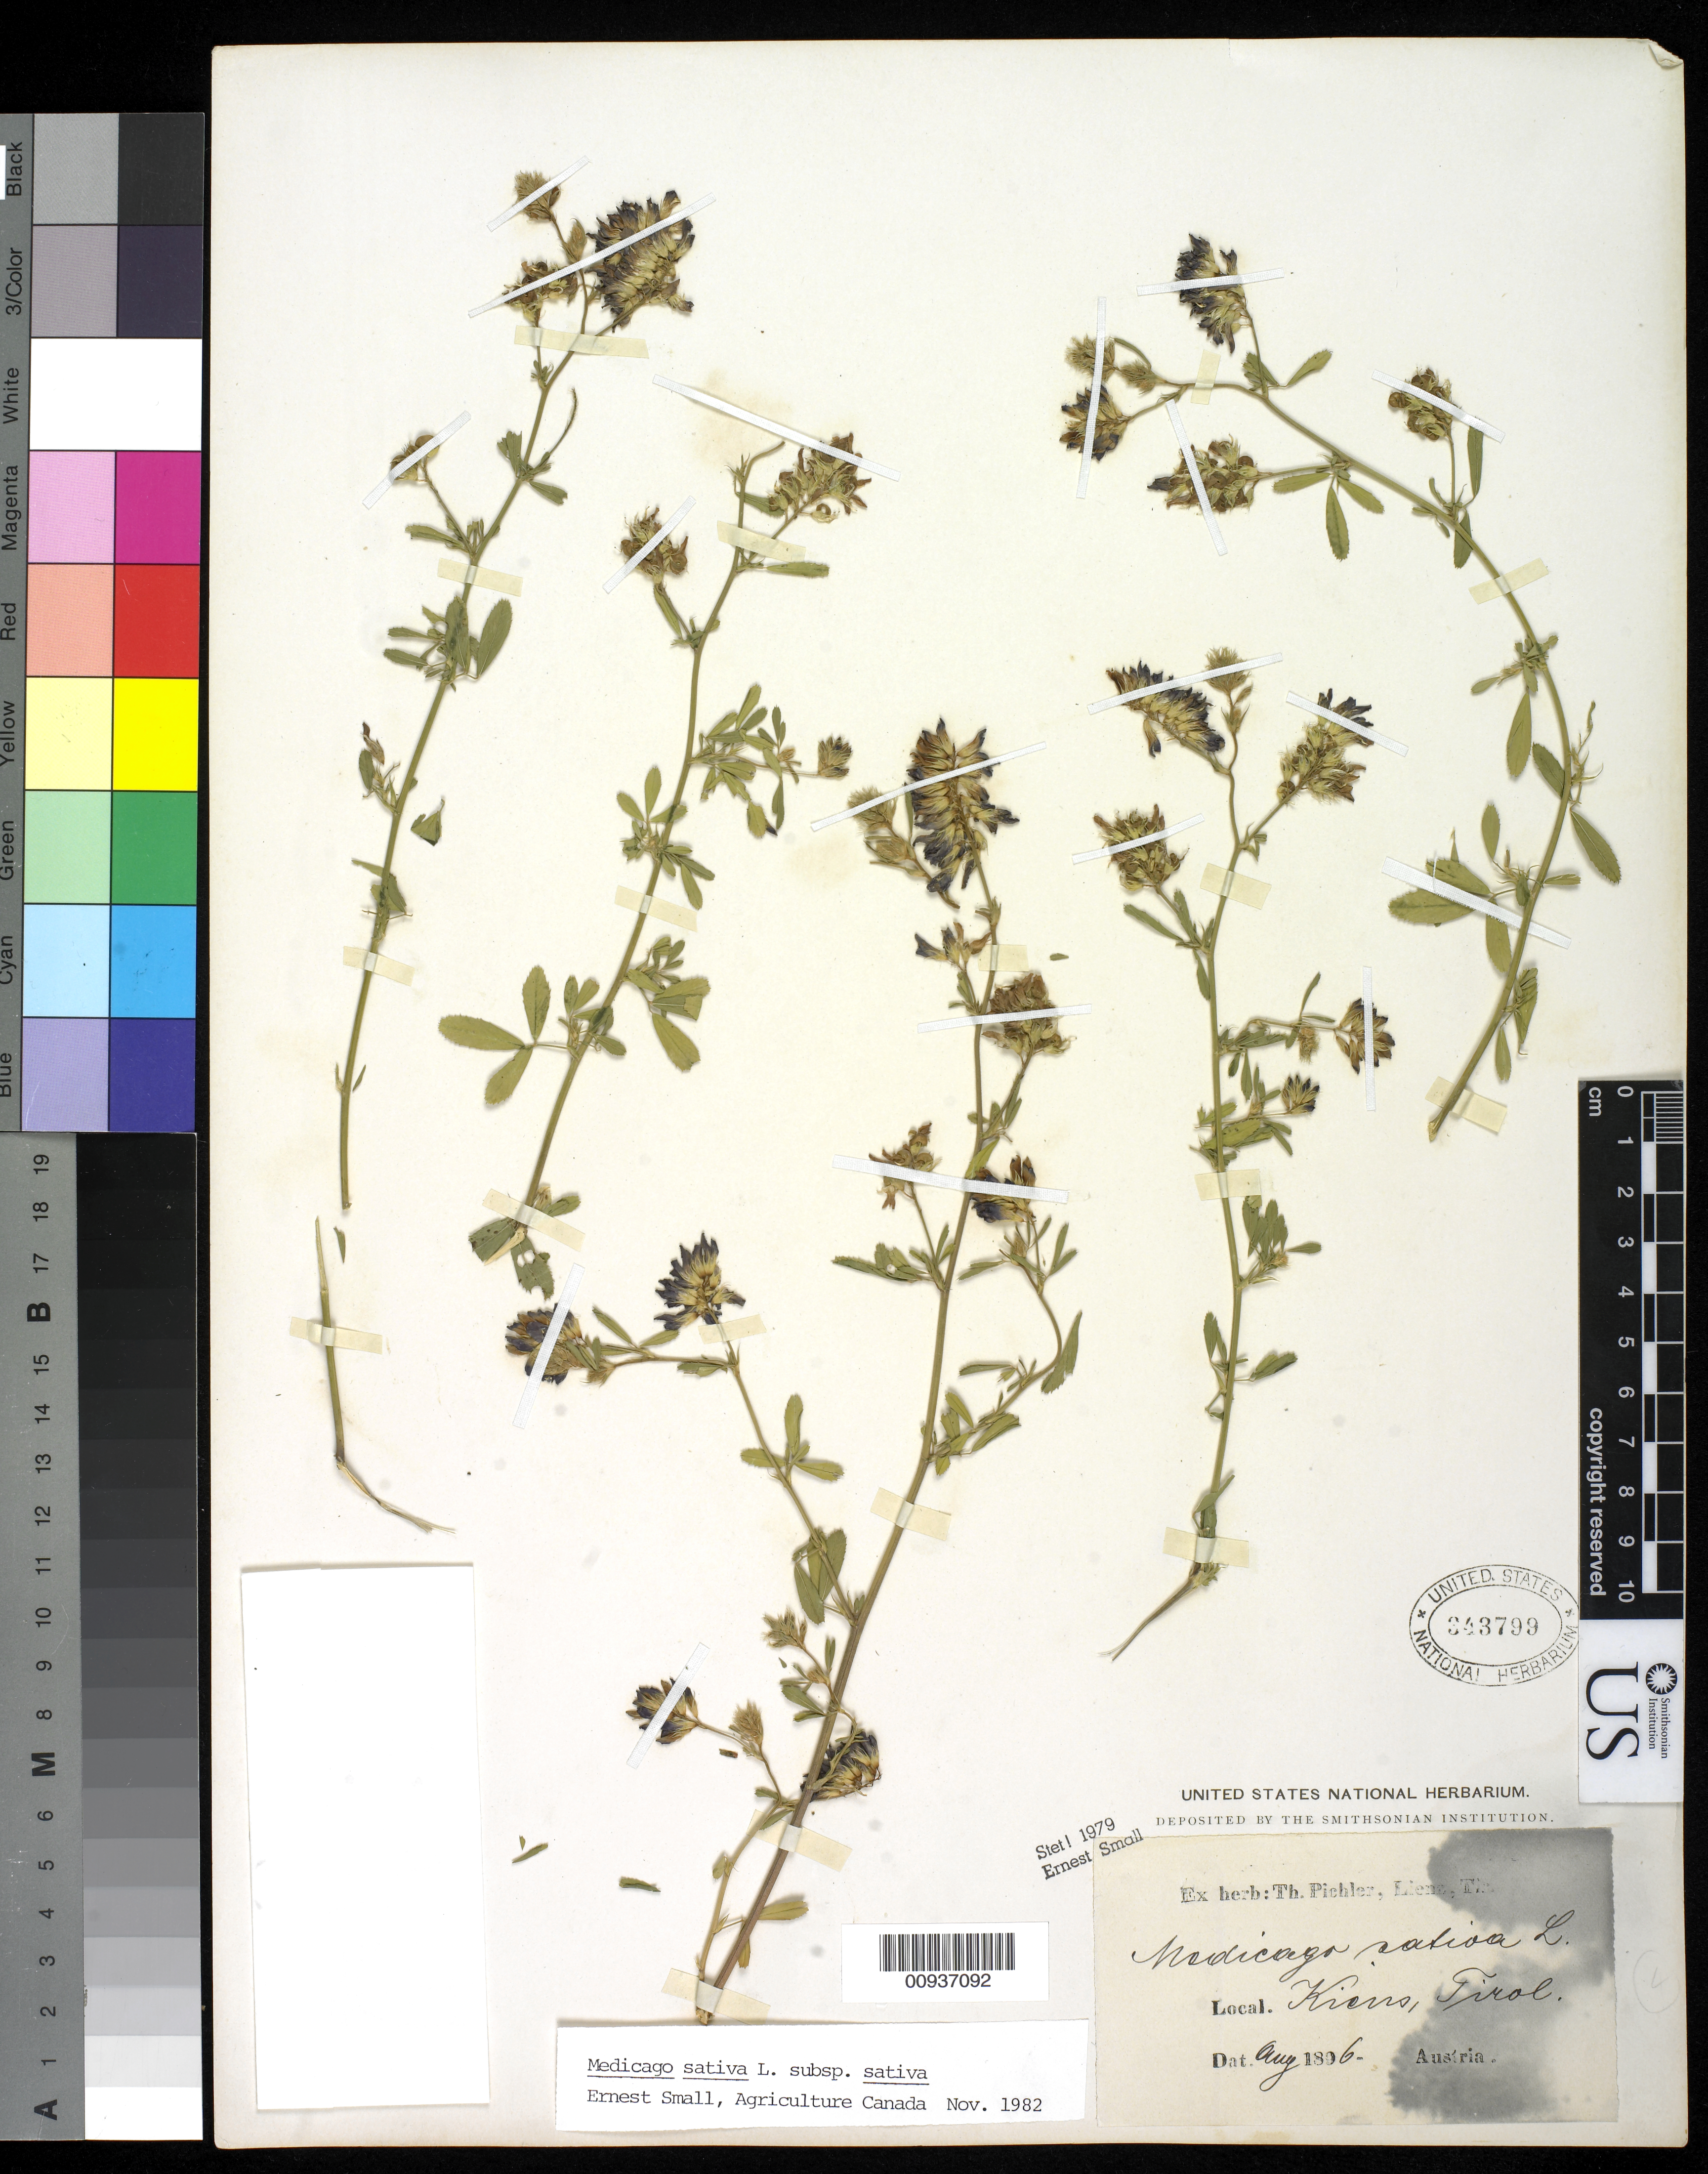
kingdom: Plantae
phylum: Tracheophyta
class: Magnoliopsida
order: Fabales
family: Fabaceae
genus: Medicago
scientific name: Medicago sativa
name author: L.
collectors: T. Pichler & Liene, TH.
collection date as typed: Aug 1806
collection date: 1806-08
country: Austria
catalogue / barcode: US 343799